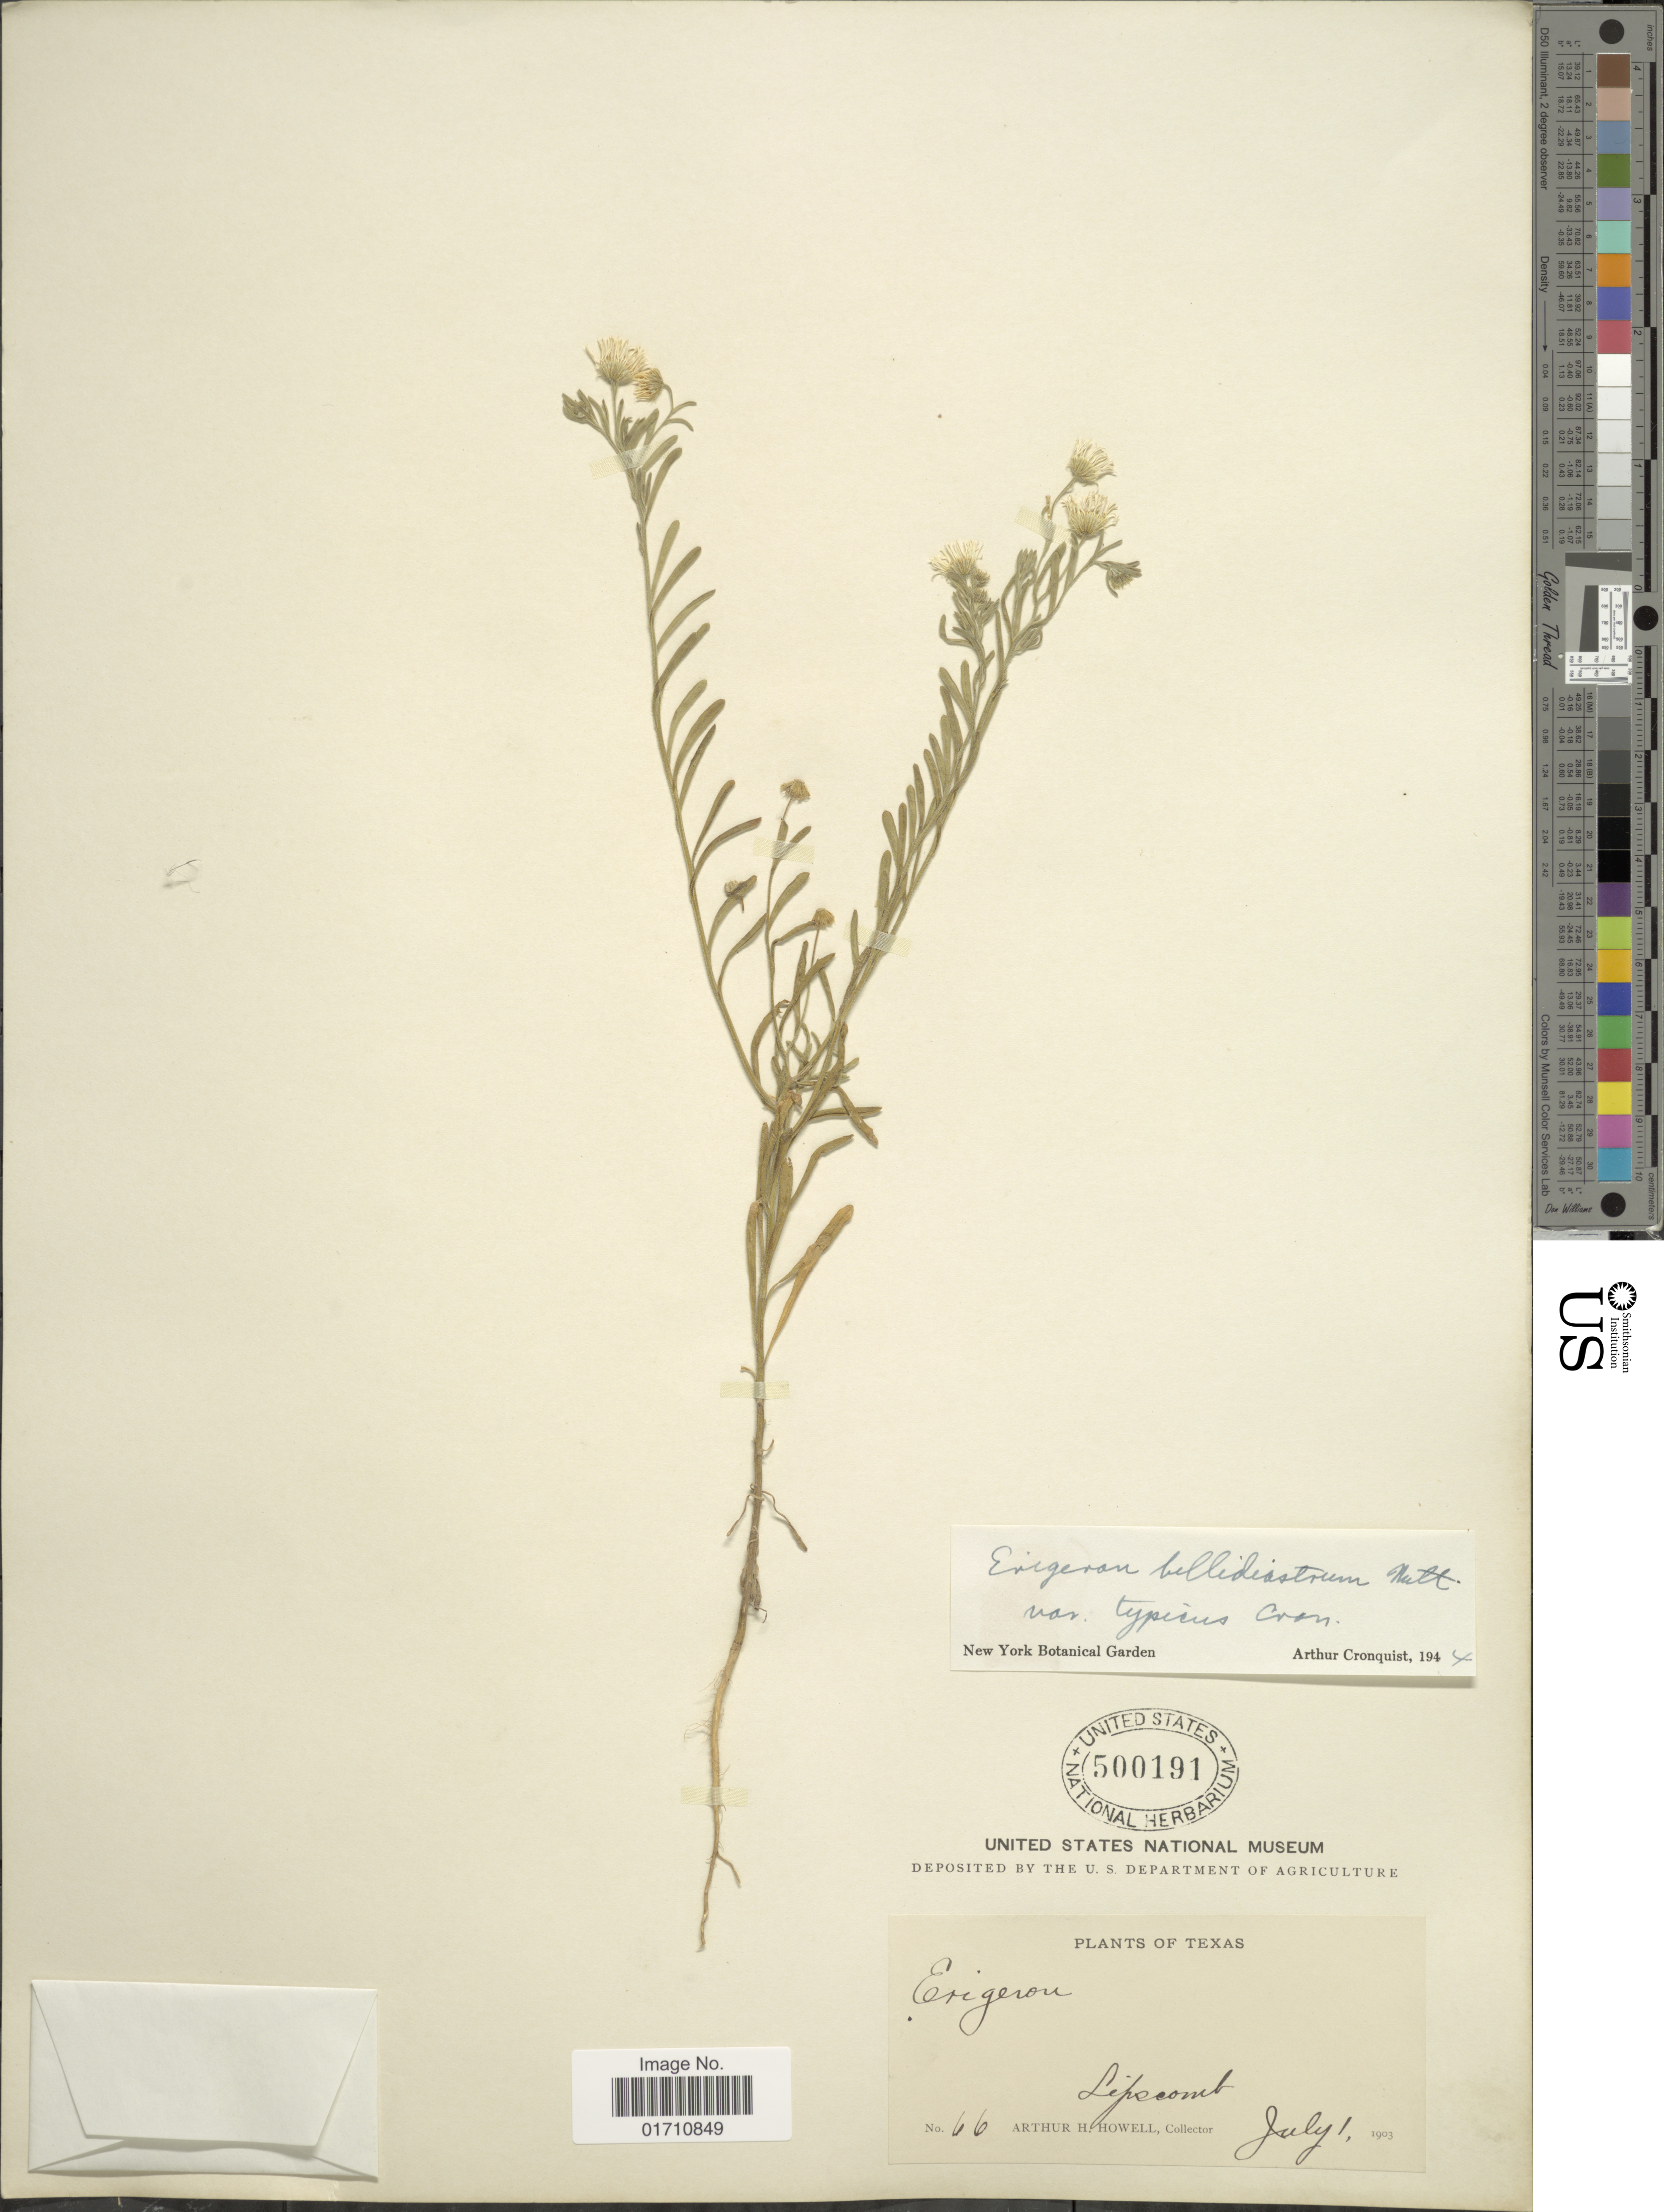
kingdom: Plantae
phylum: Tracheophyta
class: Magnoliopsida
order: Asterales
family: Asteraceae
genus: Erigeron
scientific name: Erigeron bellidiastrum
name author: Nutt.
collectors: A. H. Howell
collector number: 66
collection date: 1903-07-01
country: United States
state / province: Texas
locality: Lipscomb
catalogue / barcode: US 500191